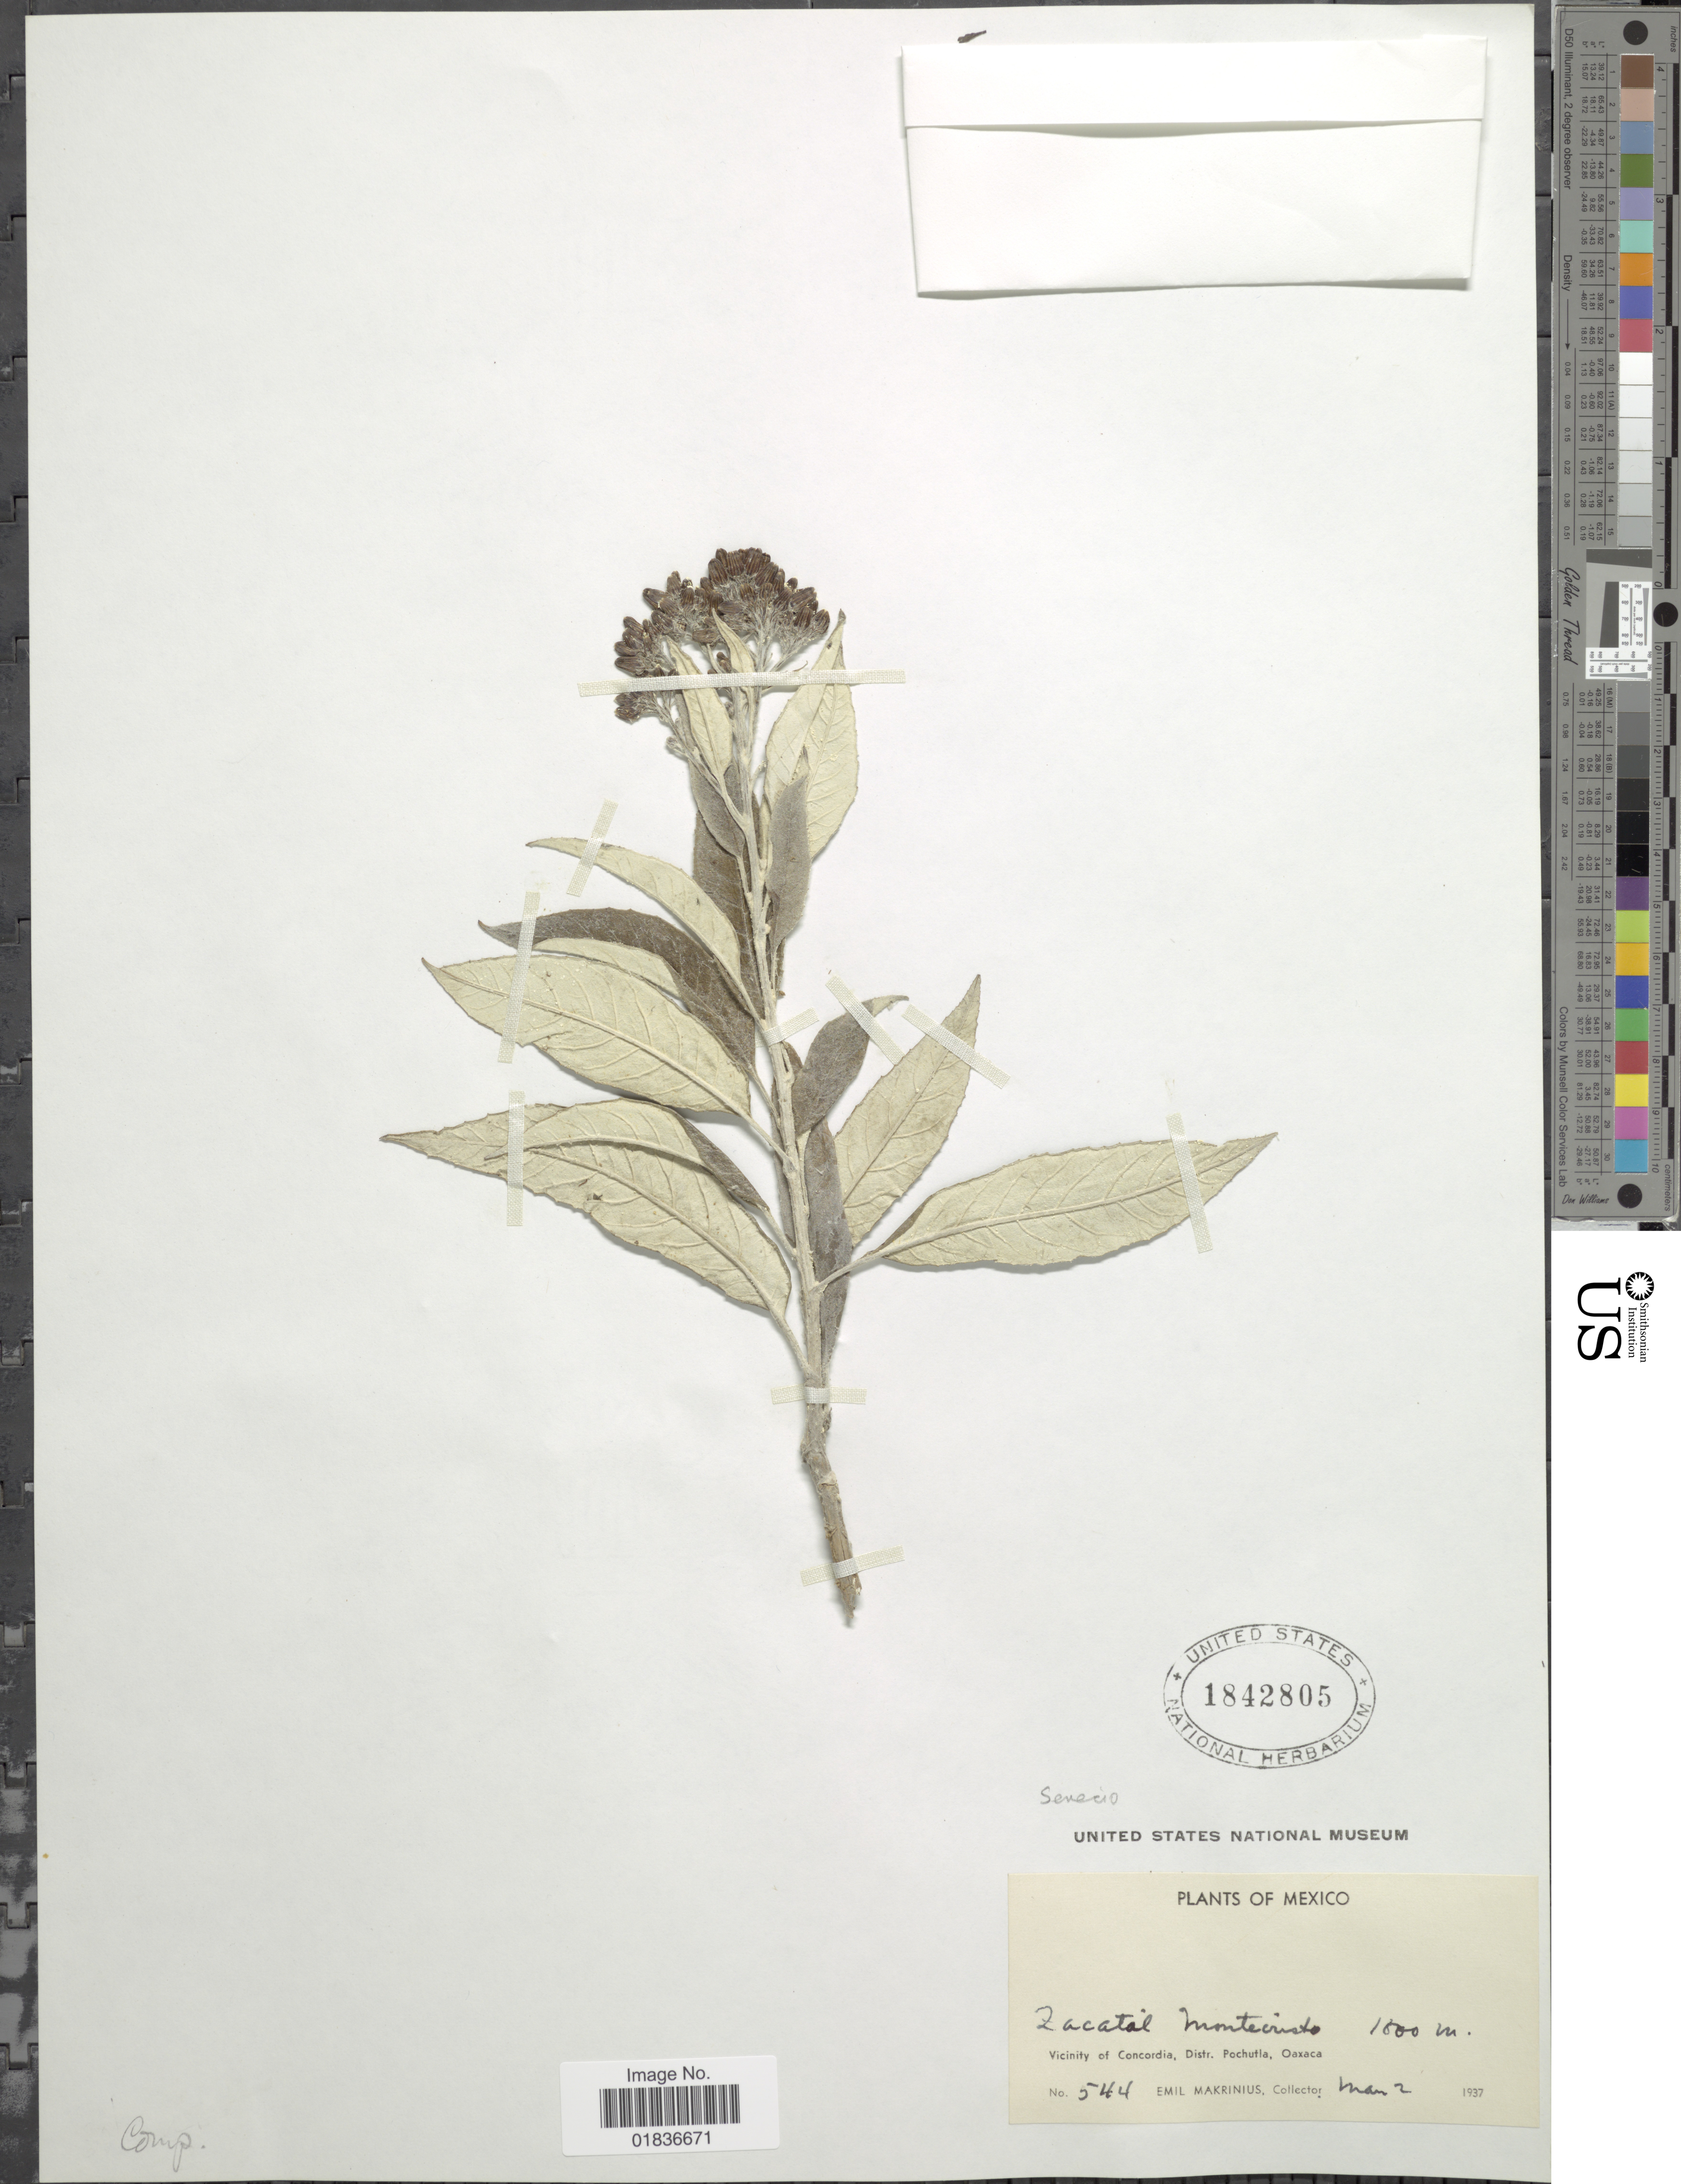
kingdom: Plantae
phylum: Tracheophyta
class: Magnoliopsida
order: Asterales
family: Asteraceae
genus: Senecio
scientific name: Senecio sp.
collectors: E. Makrinius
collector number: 544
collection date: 1937-05-02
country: Mexico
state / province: Oaxaca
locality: Zacatil Montecristo. Vicinity of Concordia, Distr. Pochutla, Oaxaca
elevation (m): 1000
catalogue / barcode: US 1842805